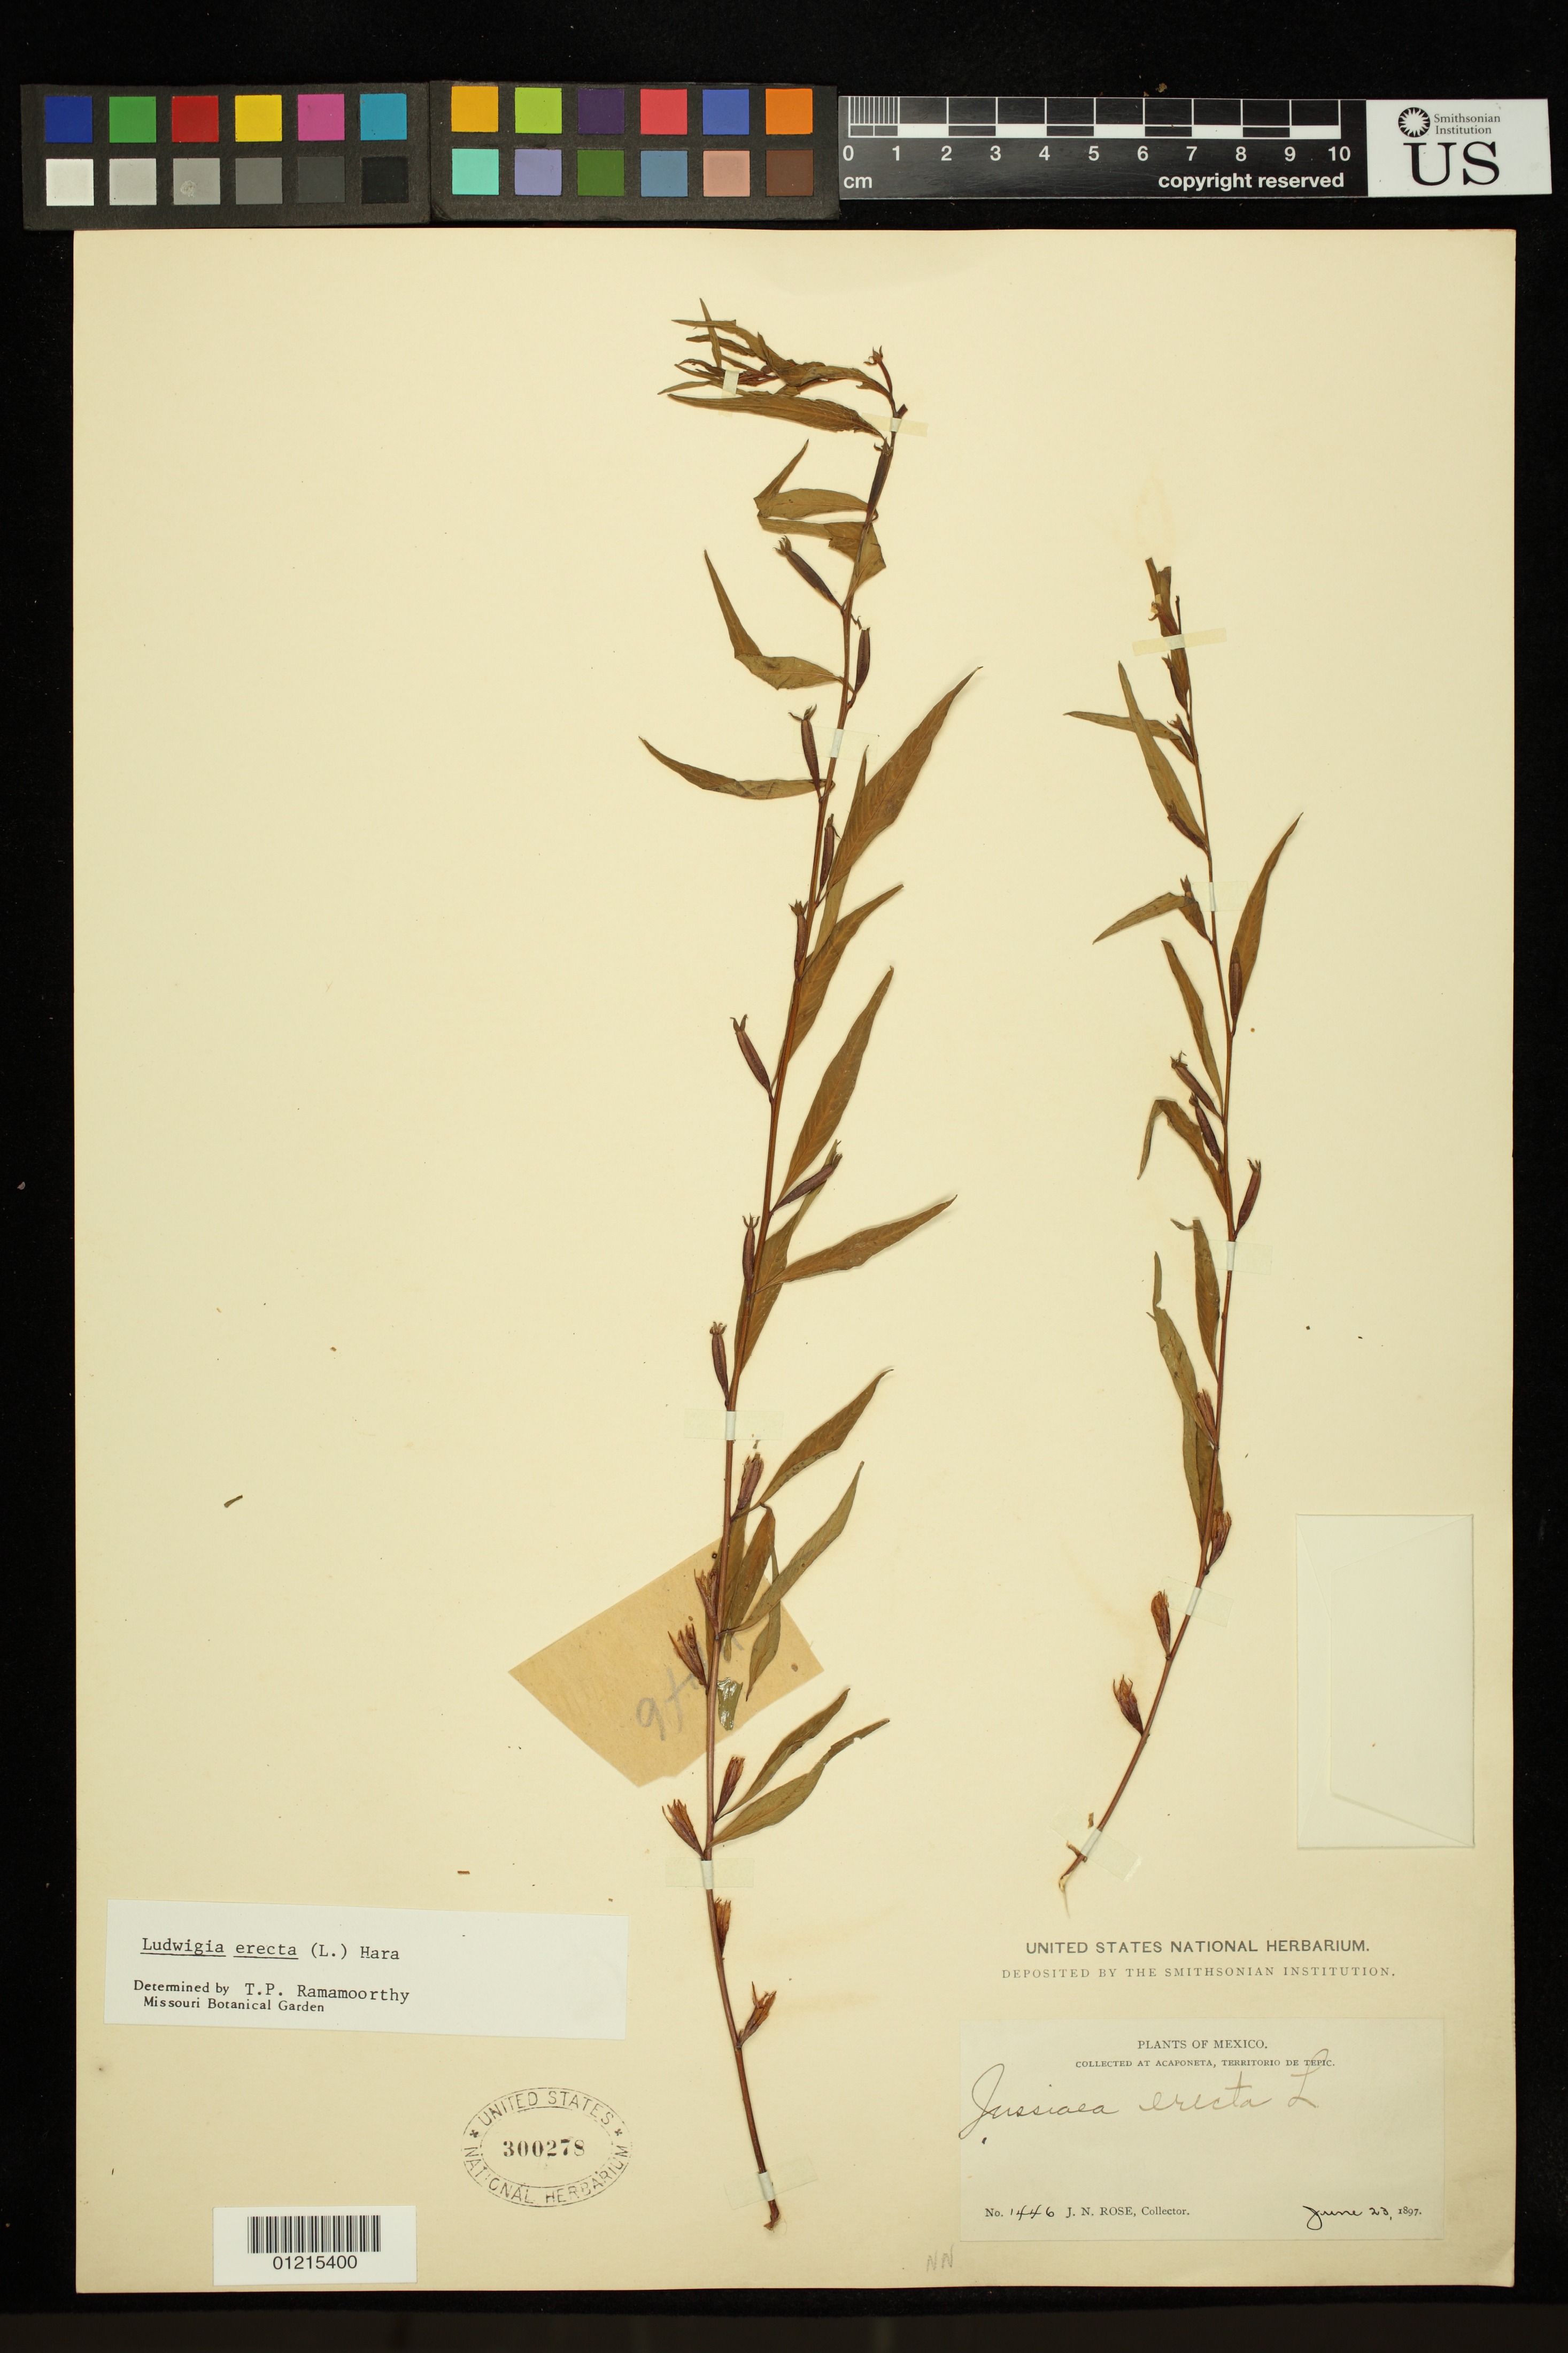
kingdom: Plantae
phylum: Tracheophyta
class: Magnoliopsida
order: Myrtales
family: Onagraceae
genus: Ludwigia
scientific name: Ludwigia erecta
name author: (L.) H. Hara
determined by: Ramamoorthy, T. P.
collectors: J. N. Rose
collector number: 1446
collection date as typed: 23 Jun 1897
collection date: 1897-06-23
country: Mexico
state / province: Nayarit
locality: Territorio de Tepic, Acaponeta.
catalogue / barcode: US 300278